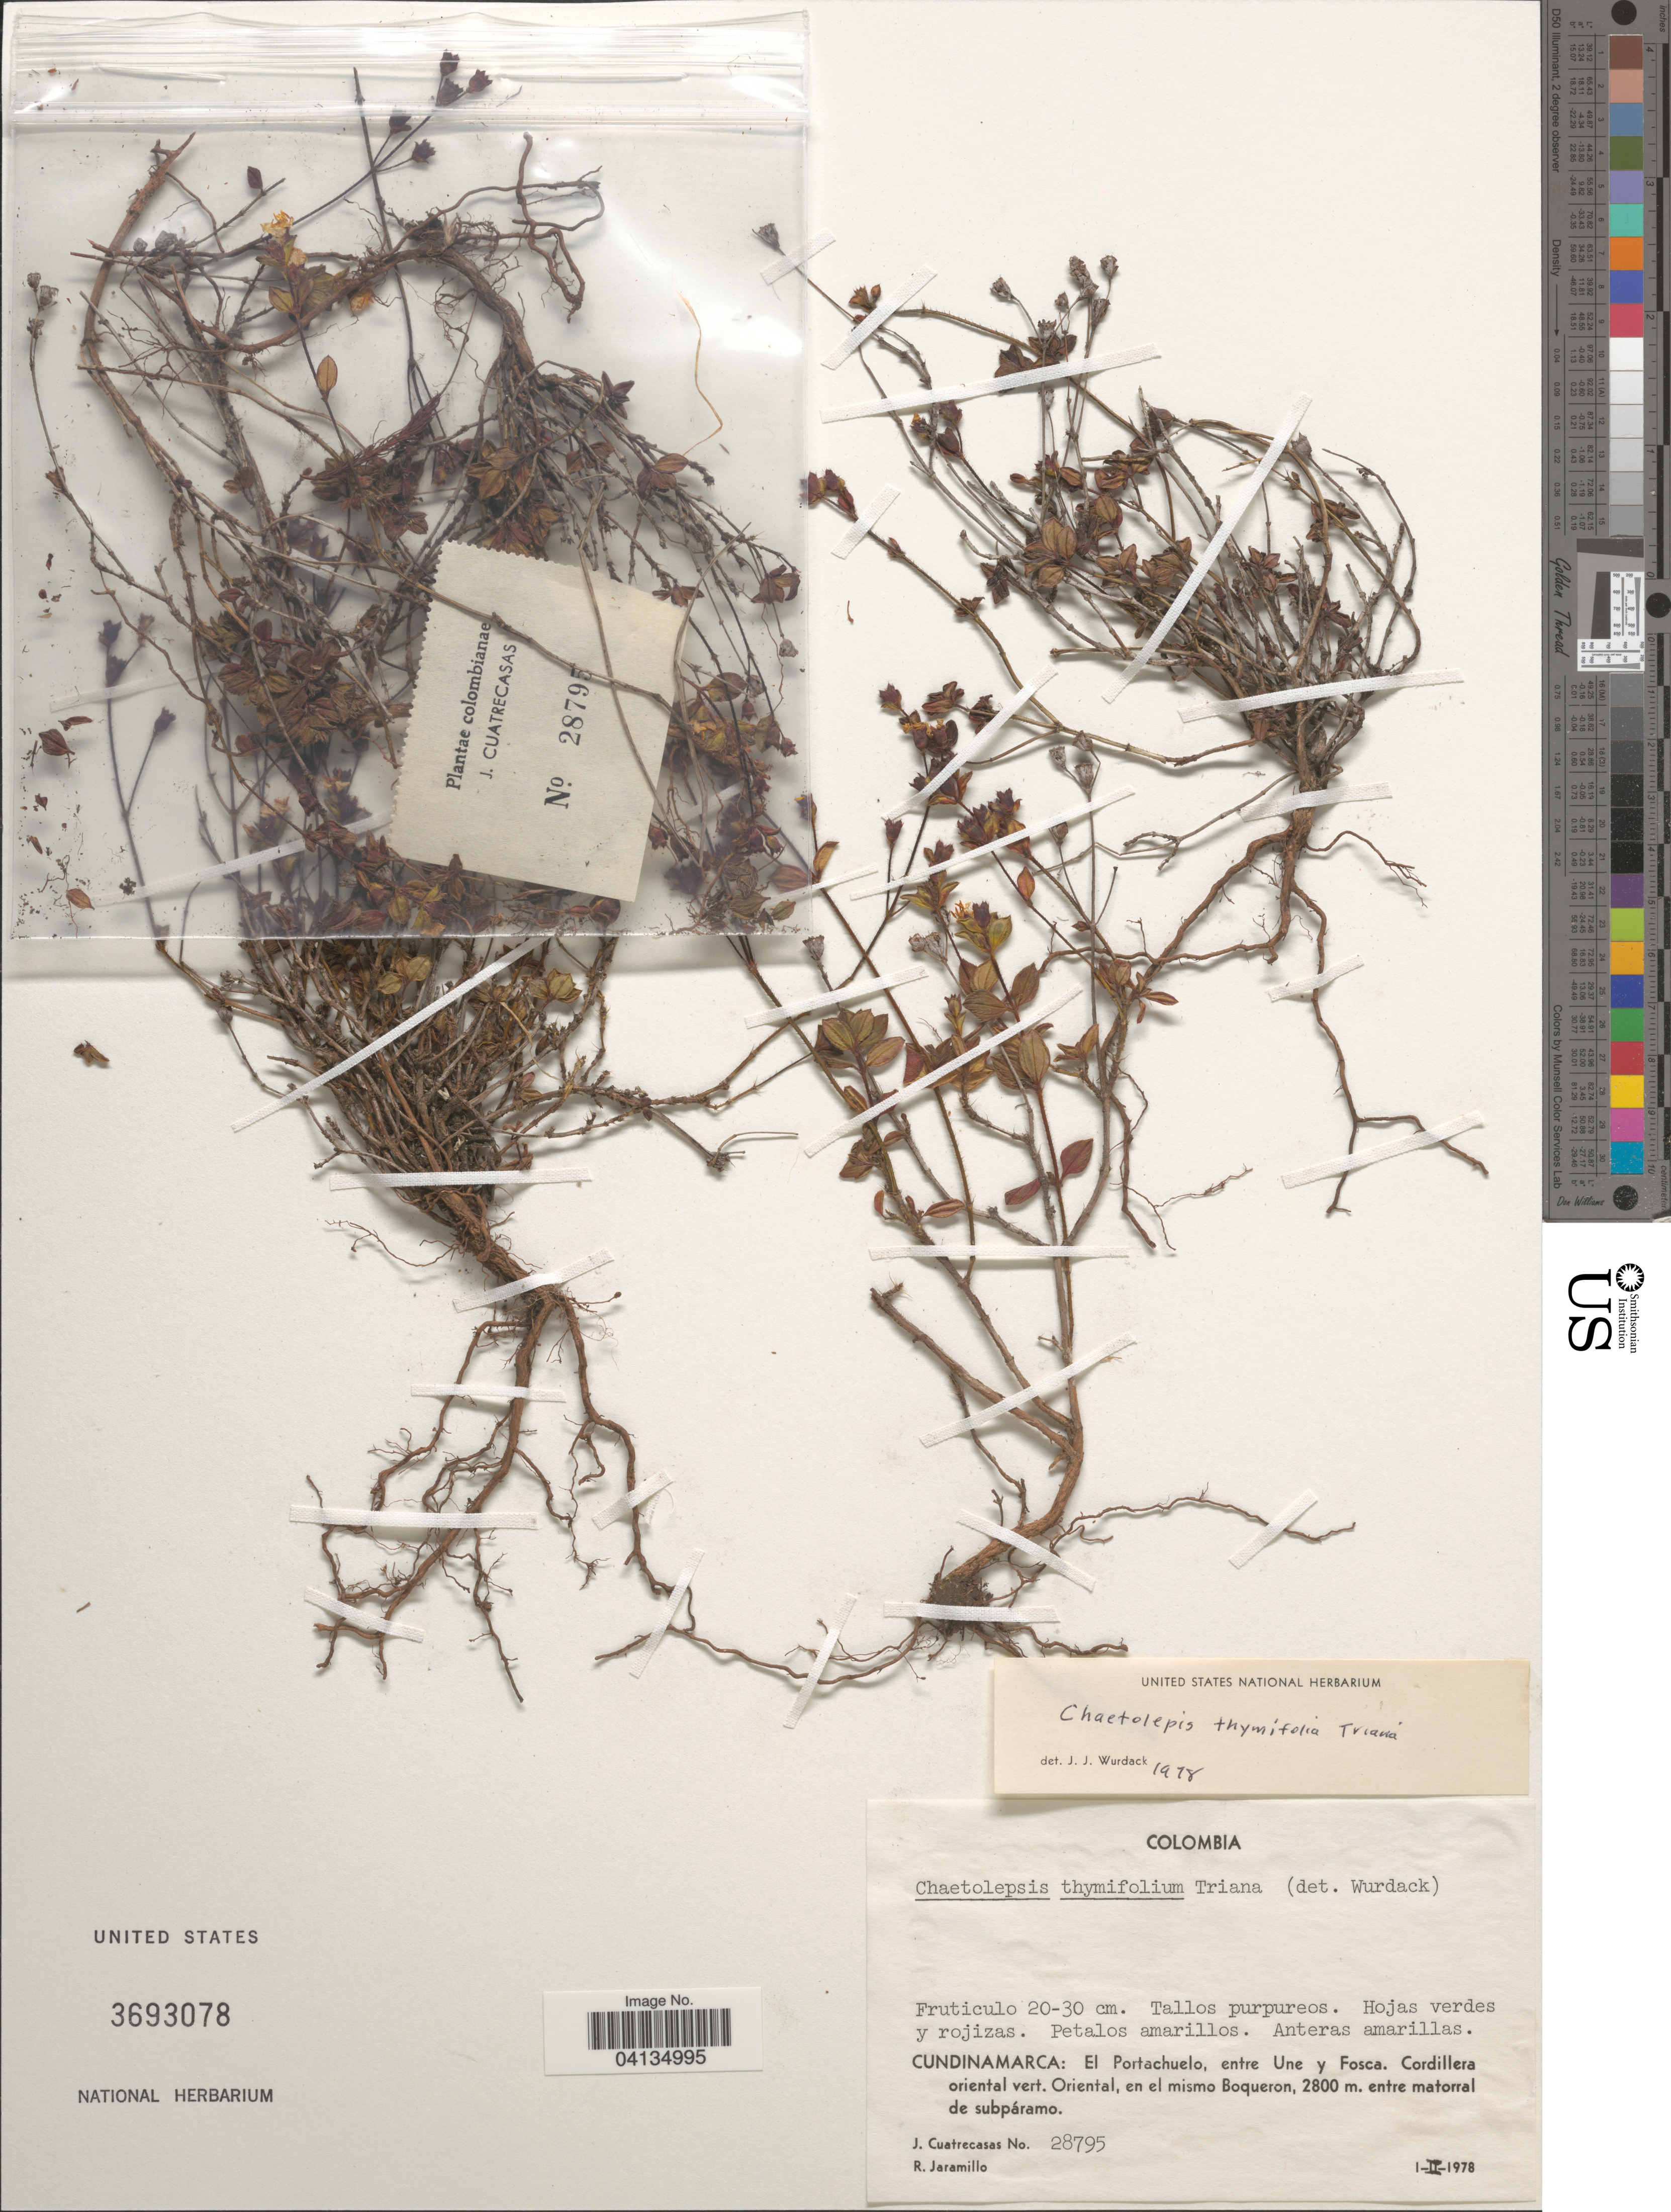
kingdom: Plantae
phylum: Tracheophyta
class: Magnoliopsida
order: Myrtales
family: Melastomataceae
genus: Chaetolepis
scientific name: Chaetolepis thymifolia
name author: Triana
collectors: J. Cuatrecasas & R. Jaramillo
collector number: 28795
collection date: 1978-02-01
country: Colombia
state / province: Cundinamarca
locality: El Portachuelo, entre Une y Fosca. Cordillera oriental vert. Oriental, en el mismo Boqueron.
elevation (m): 2800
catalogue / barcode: US 3693078